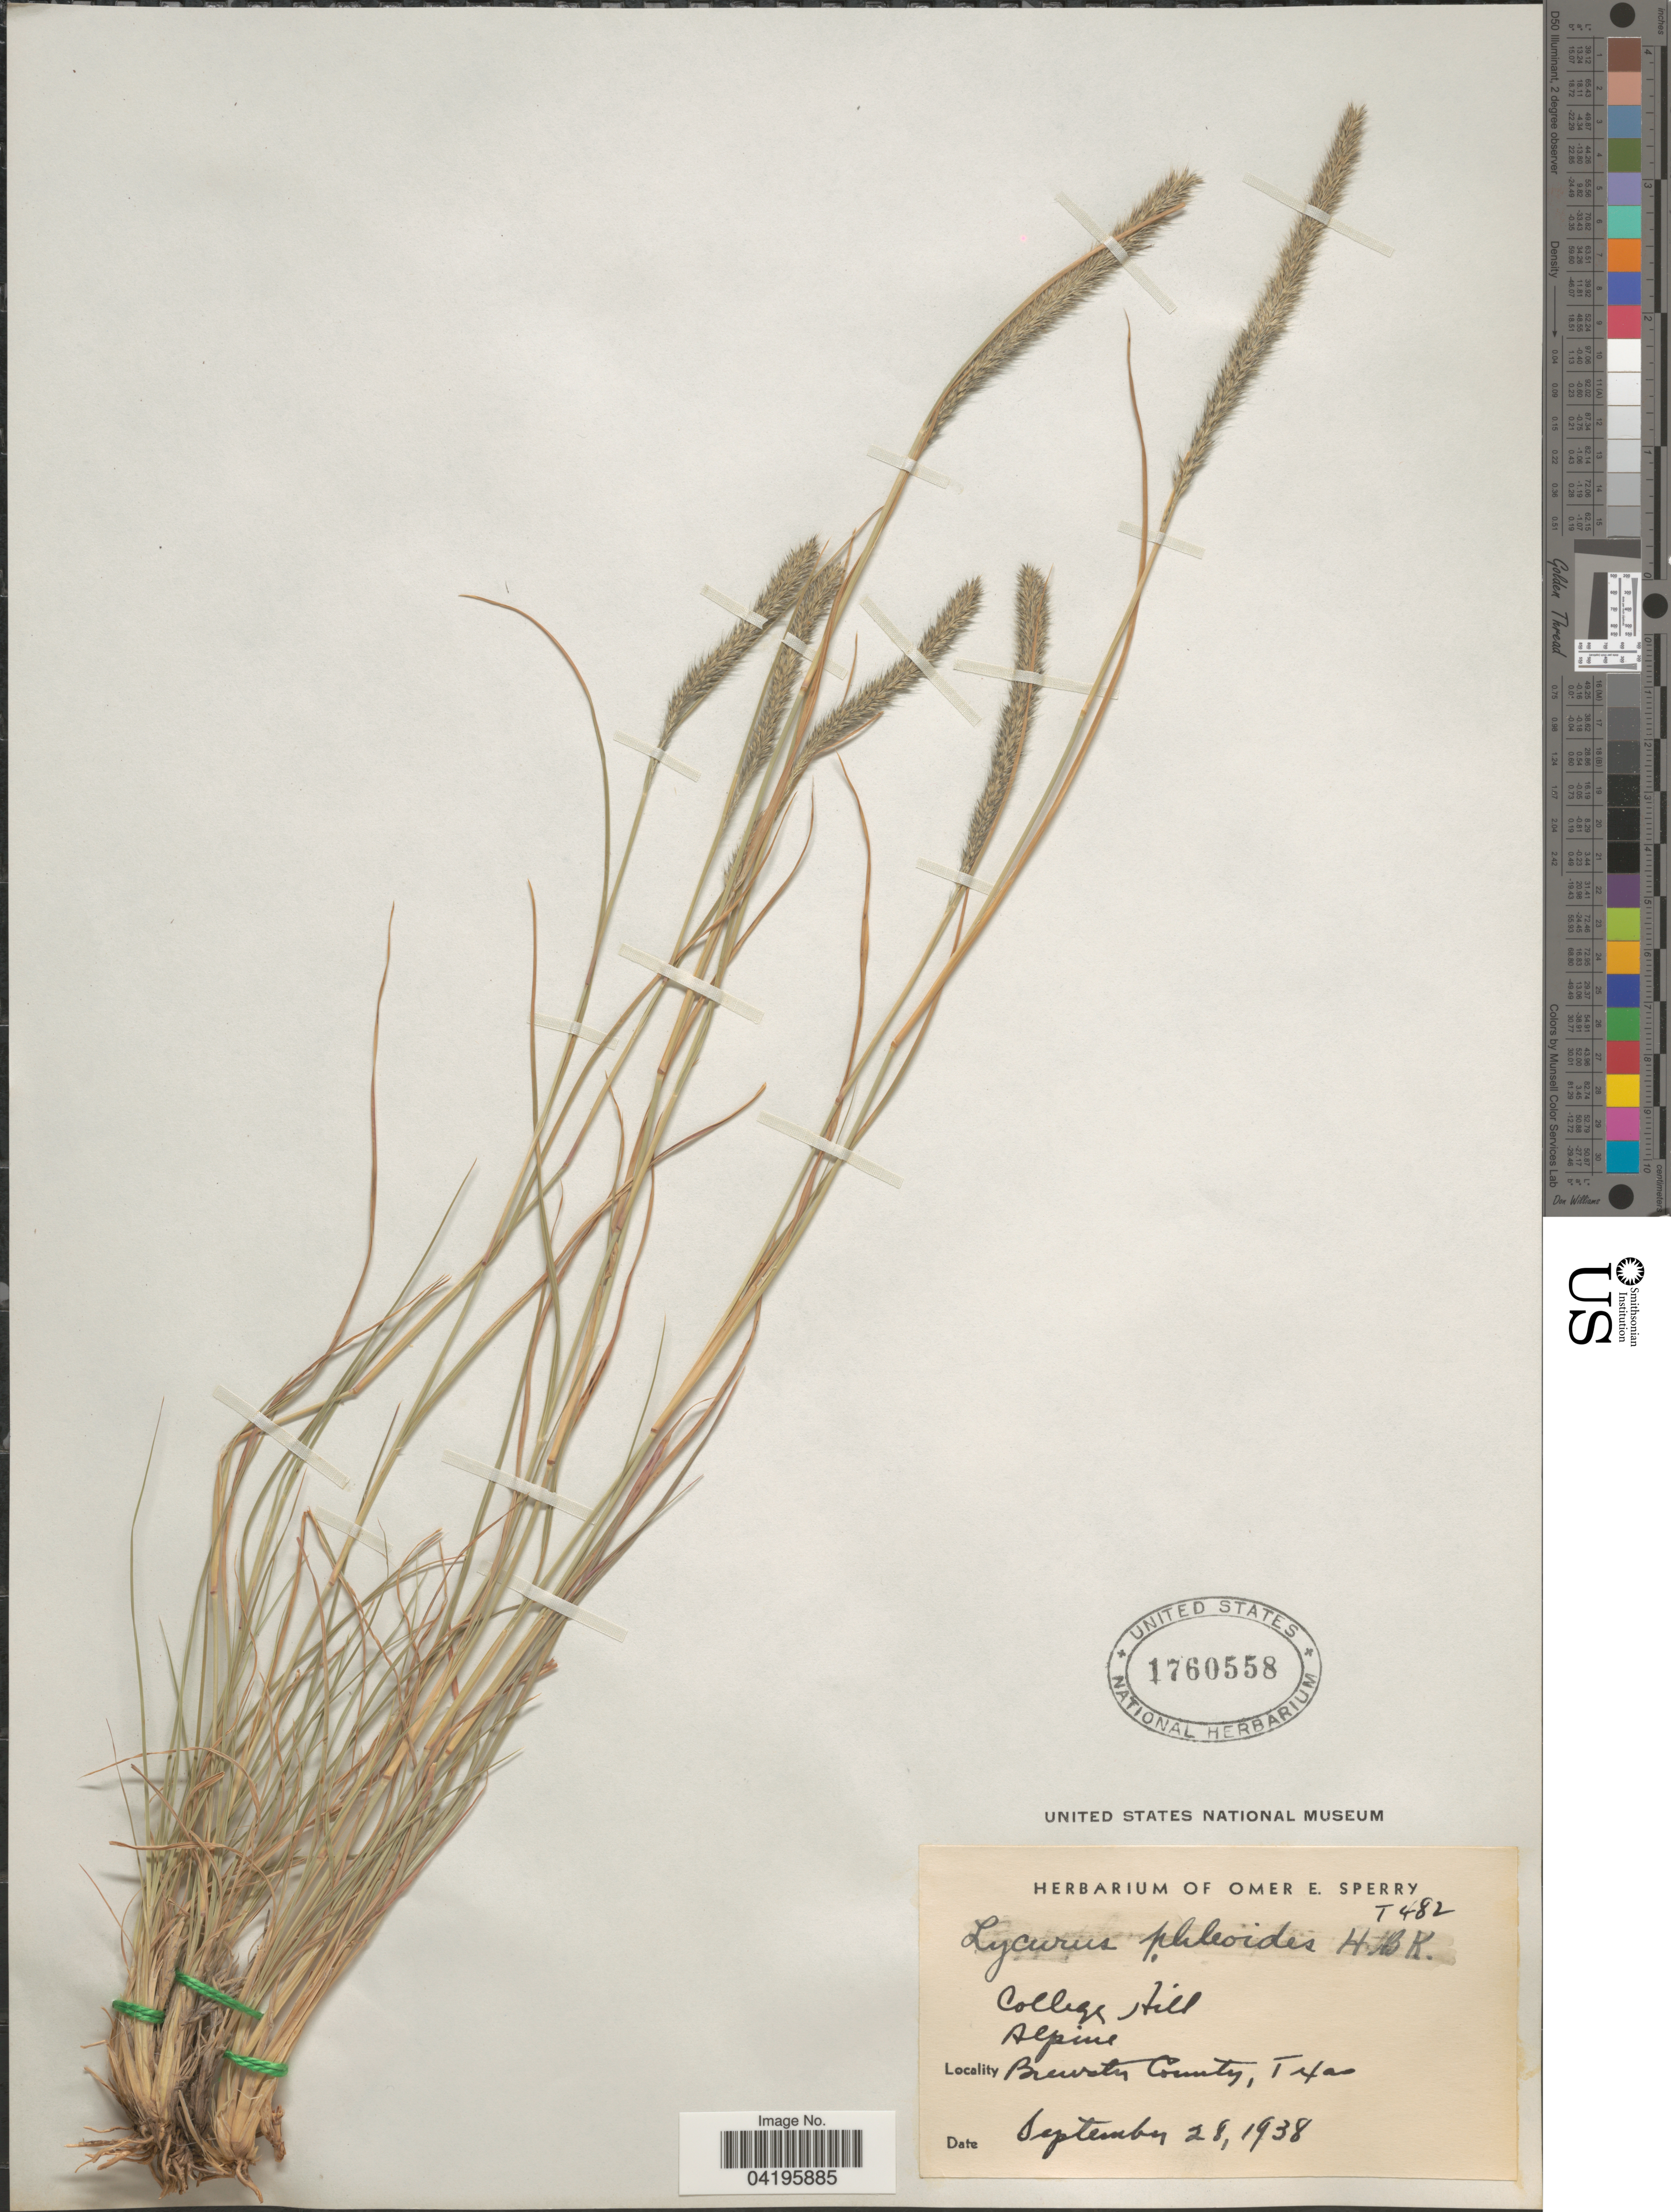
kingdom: Plantae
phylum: Tracheophyta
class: Liliopsida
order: Poales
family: Poaceae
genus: Muhlenbergia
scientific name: Muhlenbergia phleoides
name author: (Kunth) Columbus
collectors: ex. herb. Omer E. Sperry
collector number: T482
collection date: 1938-09-28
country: United States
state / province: Texas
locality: College Hill. Alpine. Brewster County.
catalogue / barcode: US 1760558